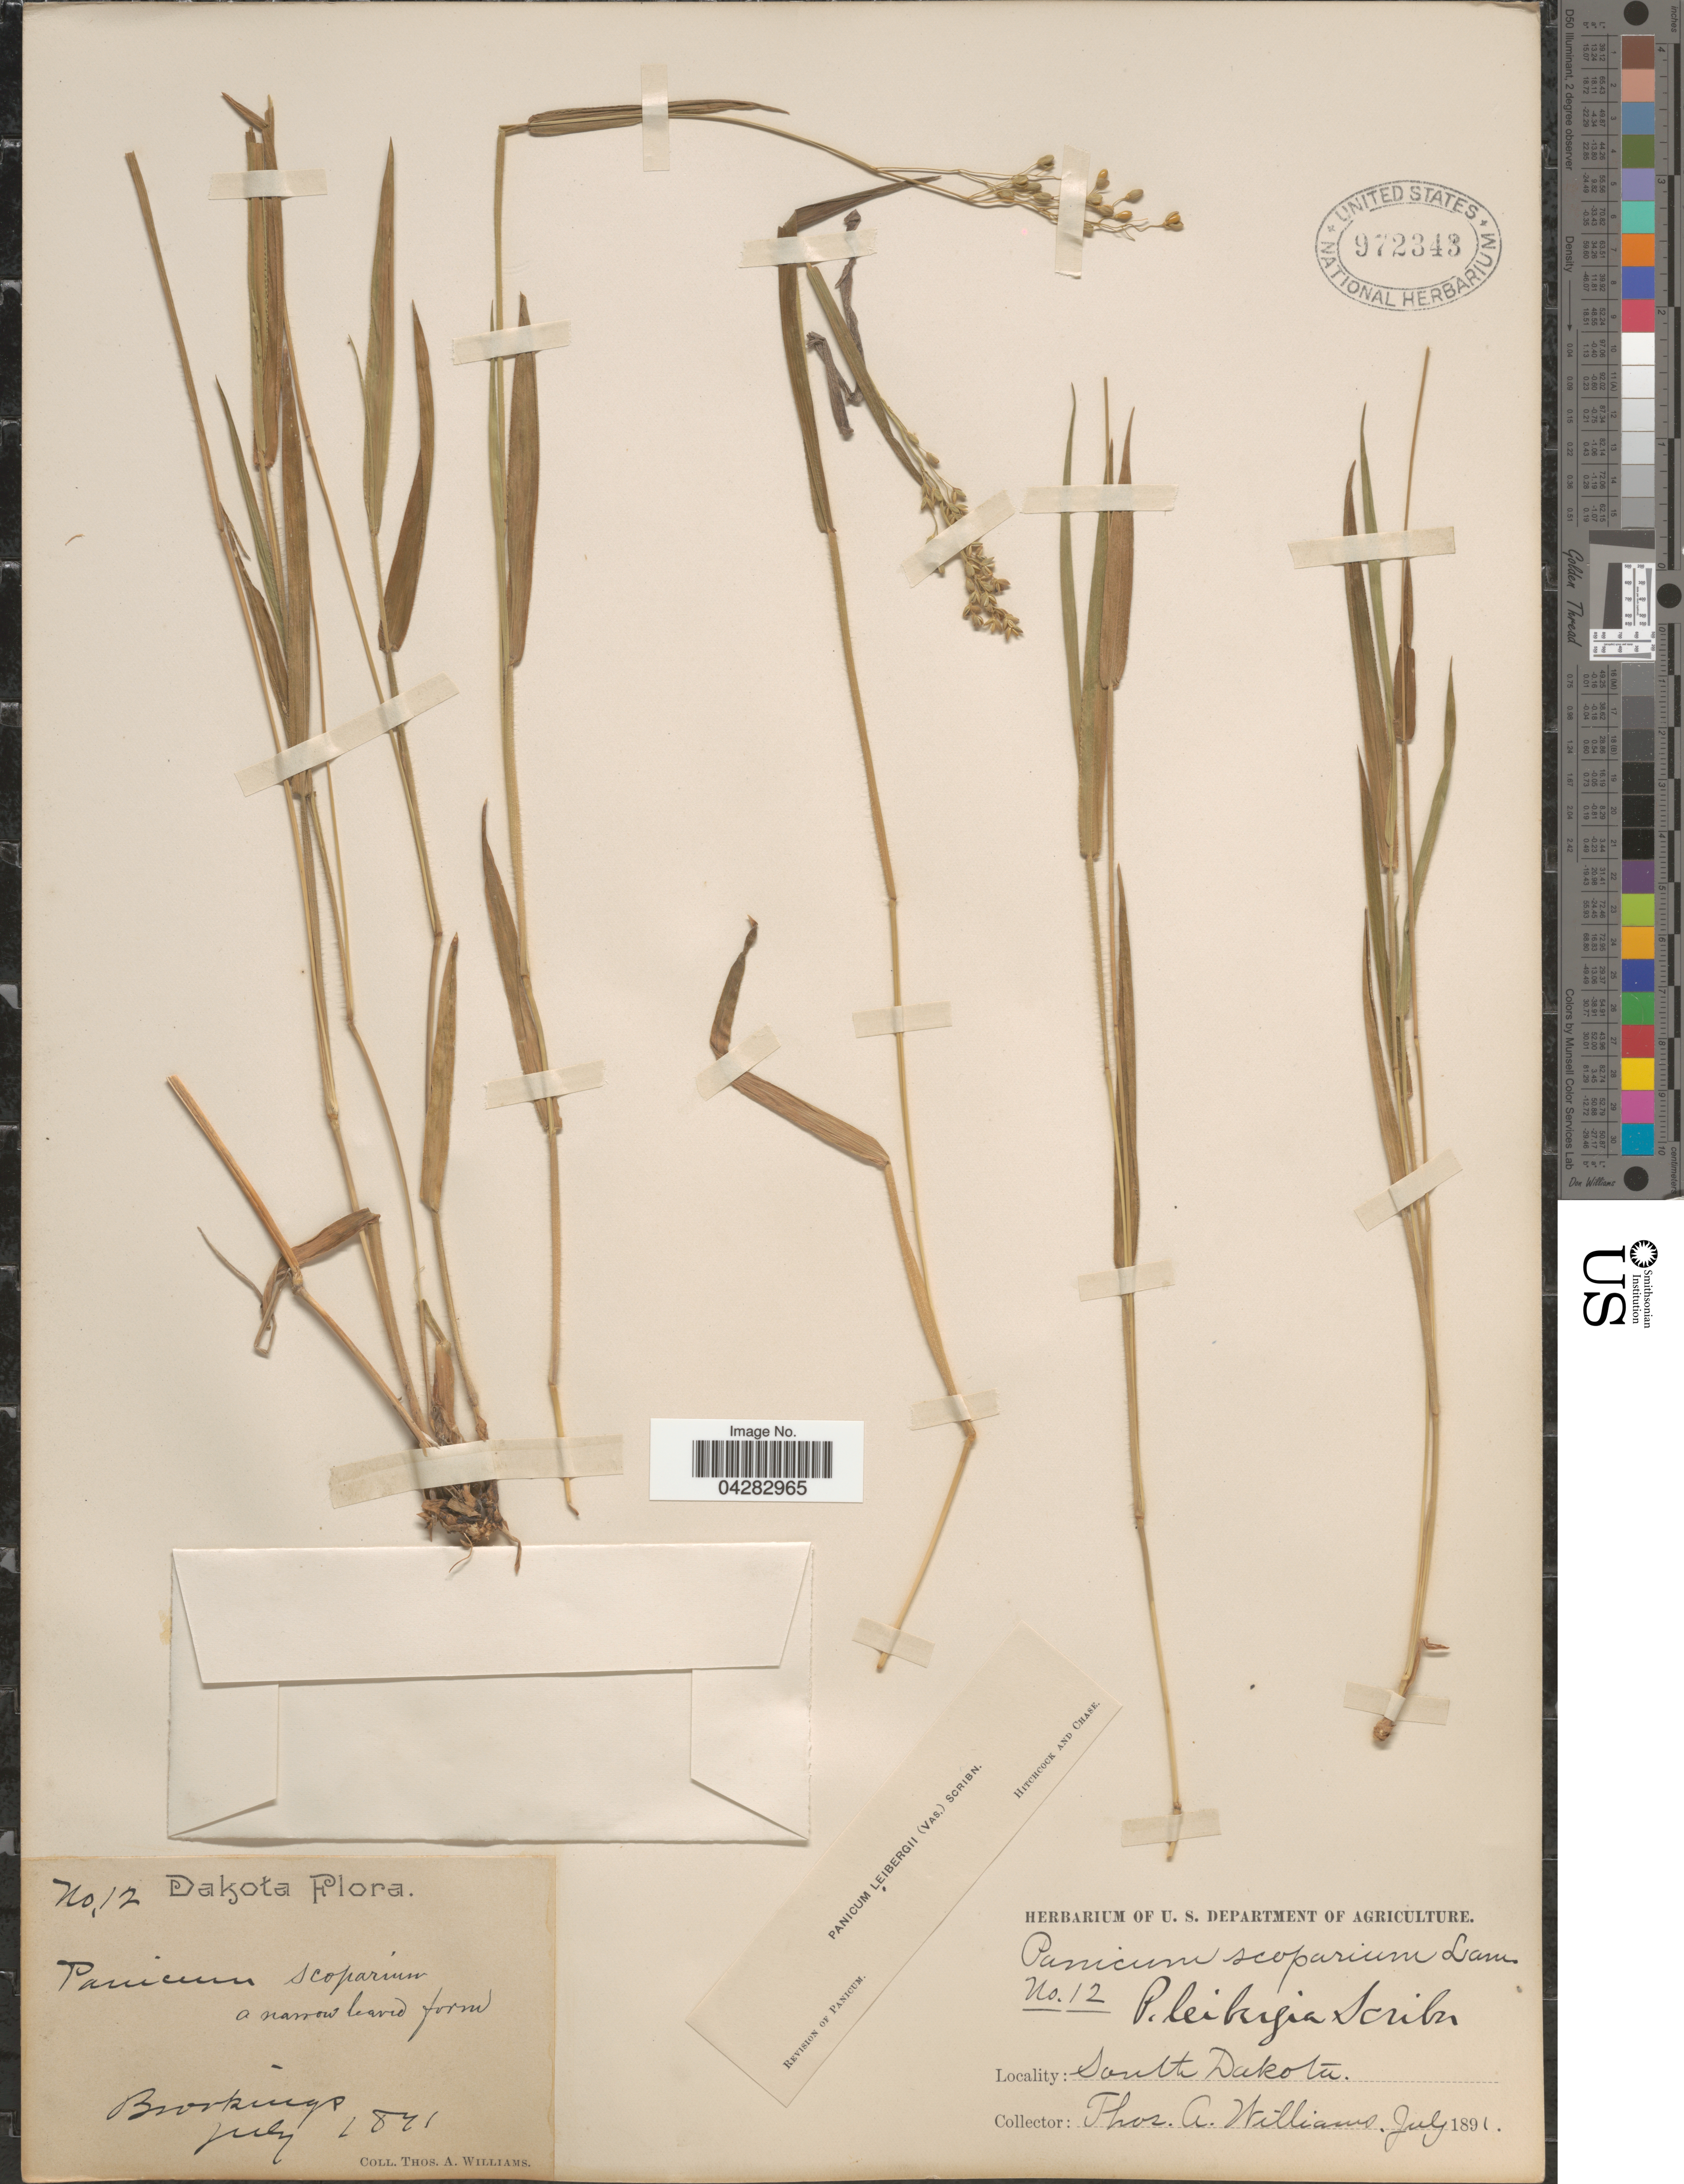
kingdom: Plantae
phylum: Tracheophyta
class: Liliopsida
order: Poales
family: Poaceae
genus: Dichanthelium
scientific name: Dichanthelium leibergii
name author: (Vasey) Gould & C.A. Clark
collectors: T. A. Williams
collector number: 12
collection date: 1891-07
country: United States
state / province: South Dakota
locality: Brookings.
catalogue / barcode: US 972343